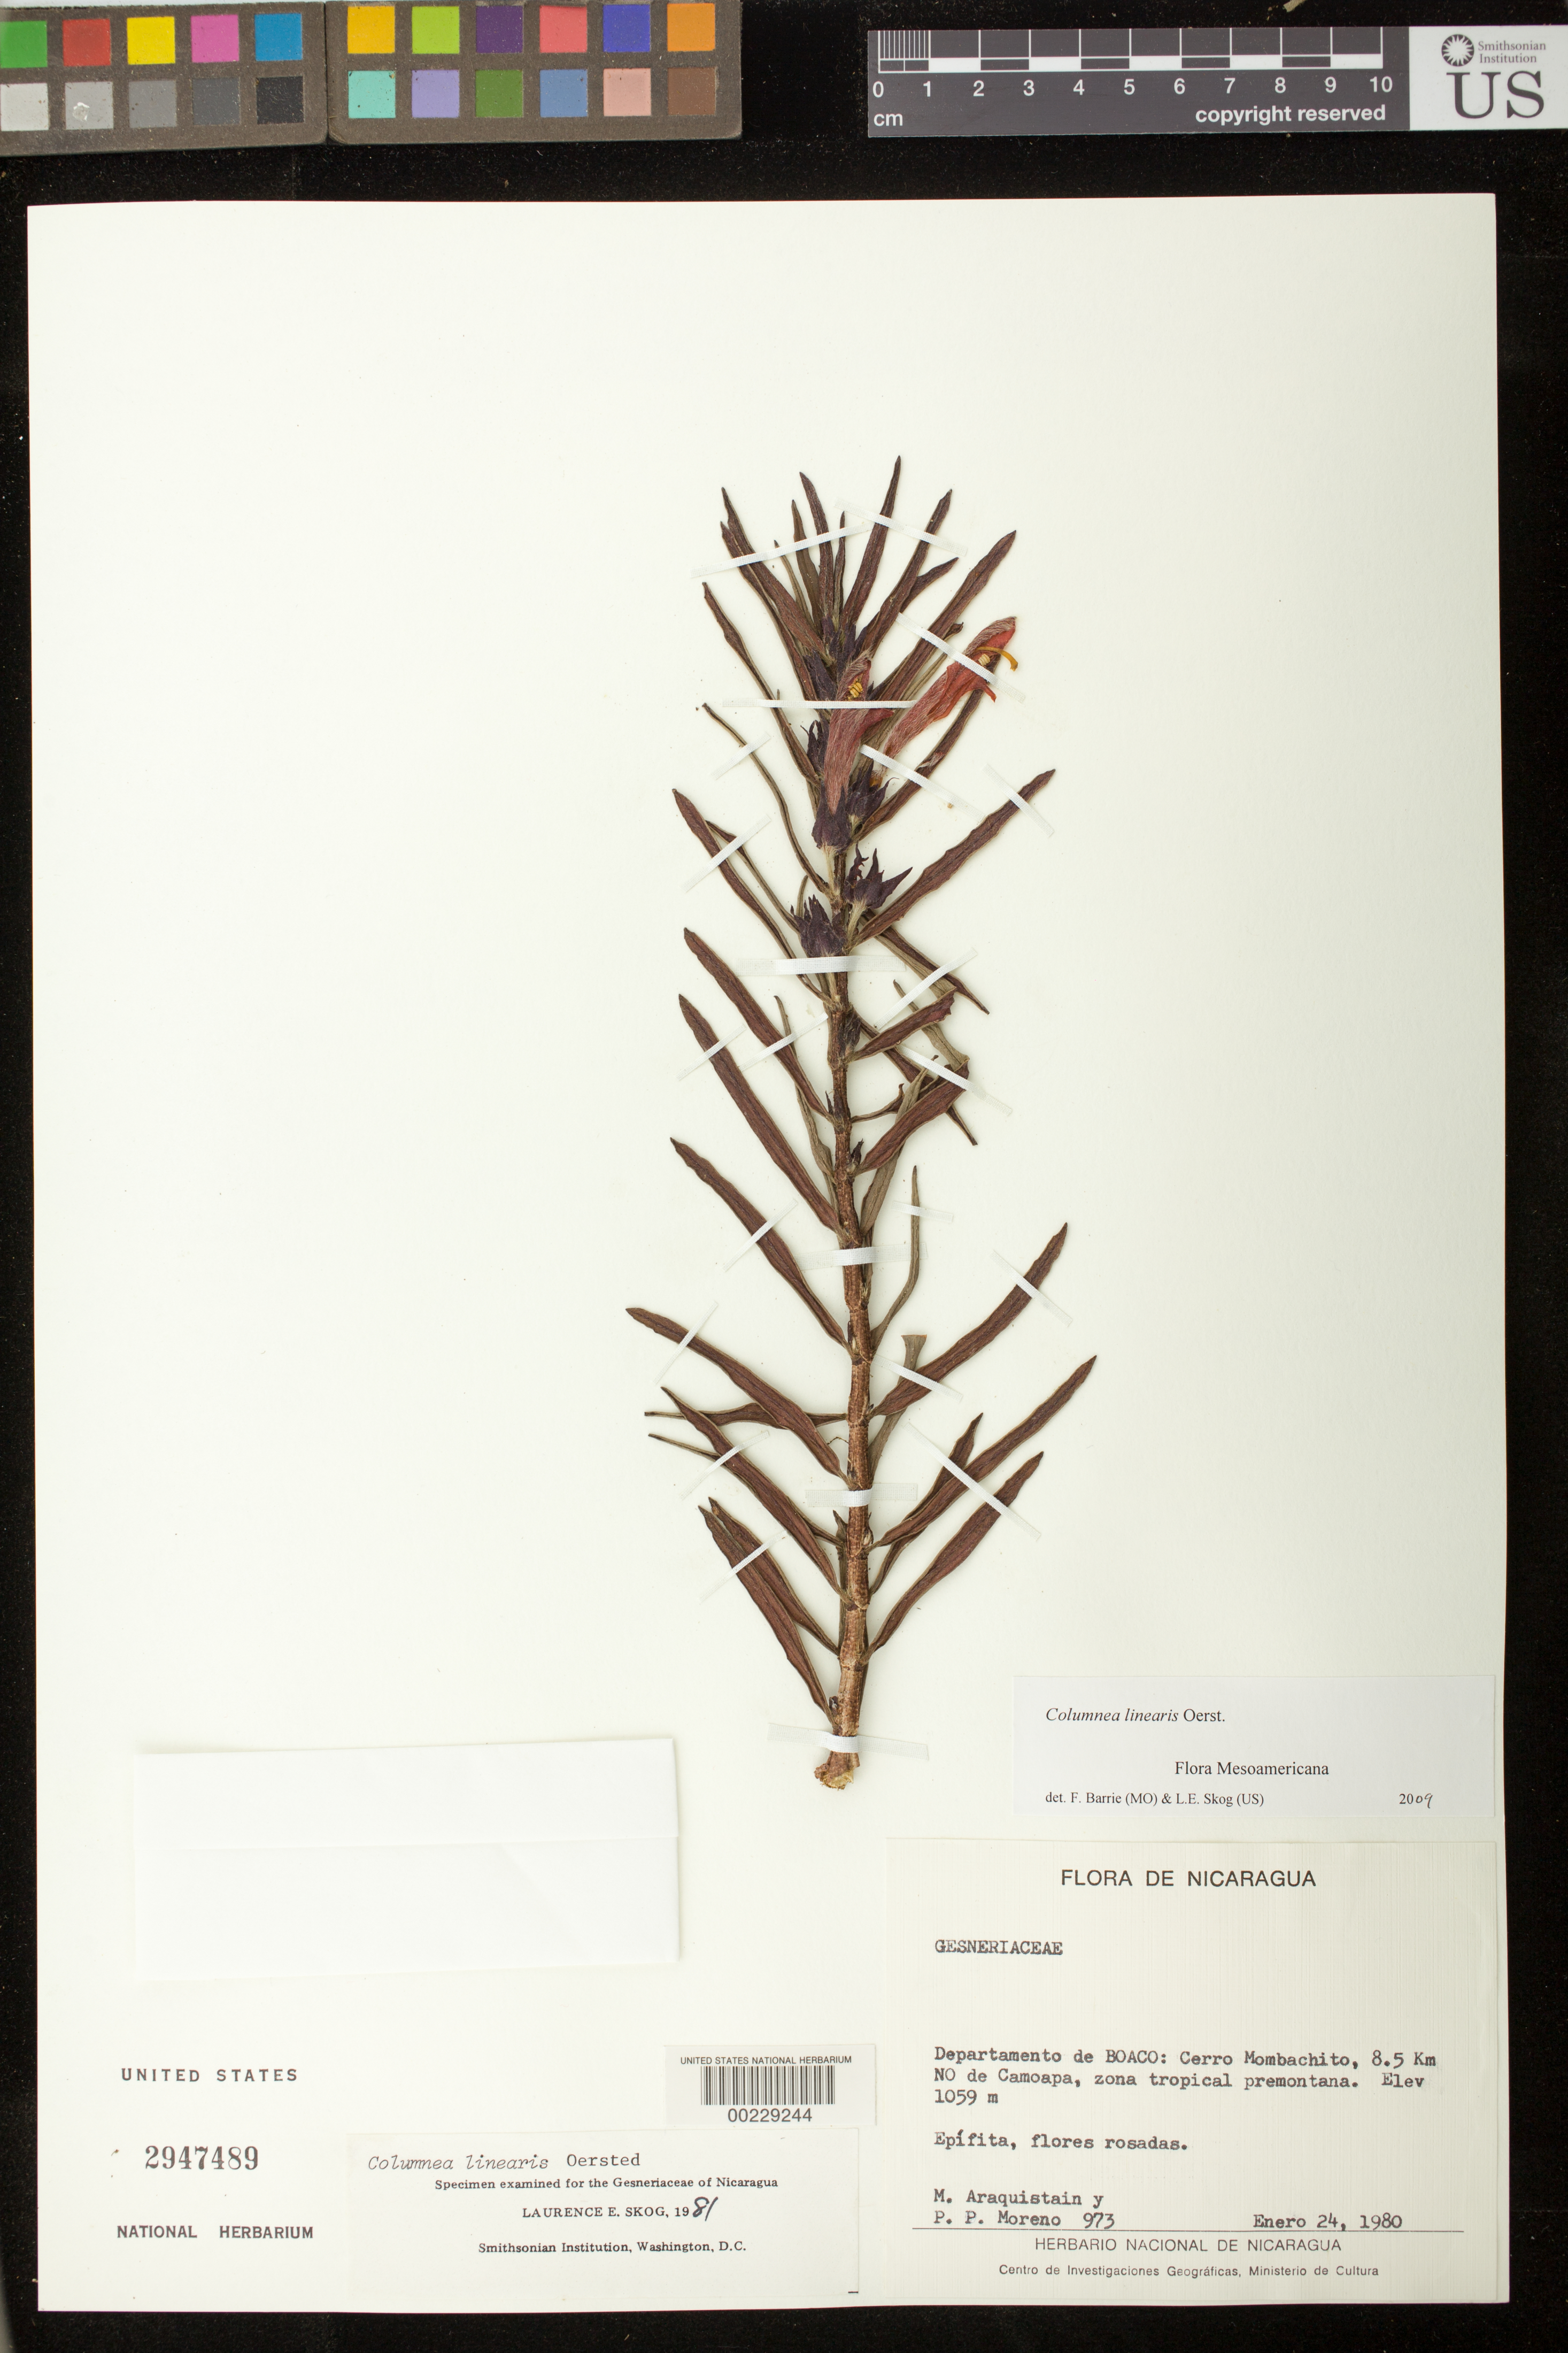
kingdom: Plantae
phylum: Tracheophyta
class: Magnoliopsida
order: Lamiales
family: Gesneriaceae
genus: Columnea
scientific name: Columnea linearis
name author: Oerst.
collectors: M. Araquistain & P. Moreno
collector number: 973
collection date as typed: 24 Jan 1980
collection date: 1980-01-24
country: Nicaragua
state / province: Boaco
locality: Cerro Mombachito, 8.5 km NW of Camoapa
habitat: Tropical premontane zone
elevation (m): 1059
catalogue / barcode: US 2947489